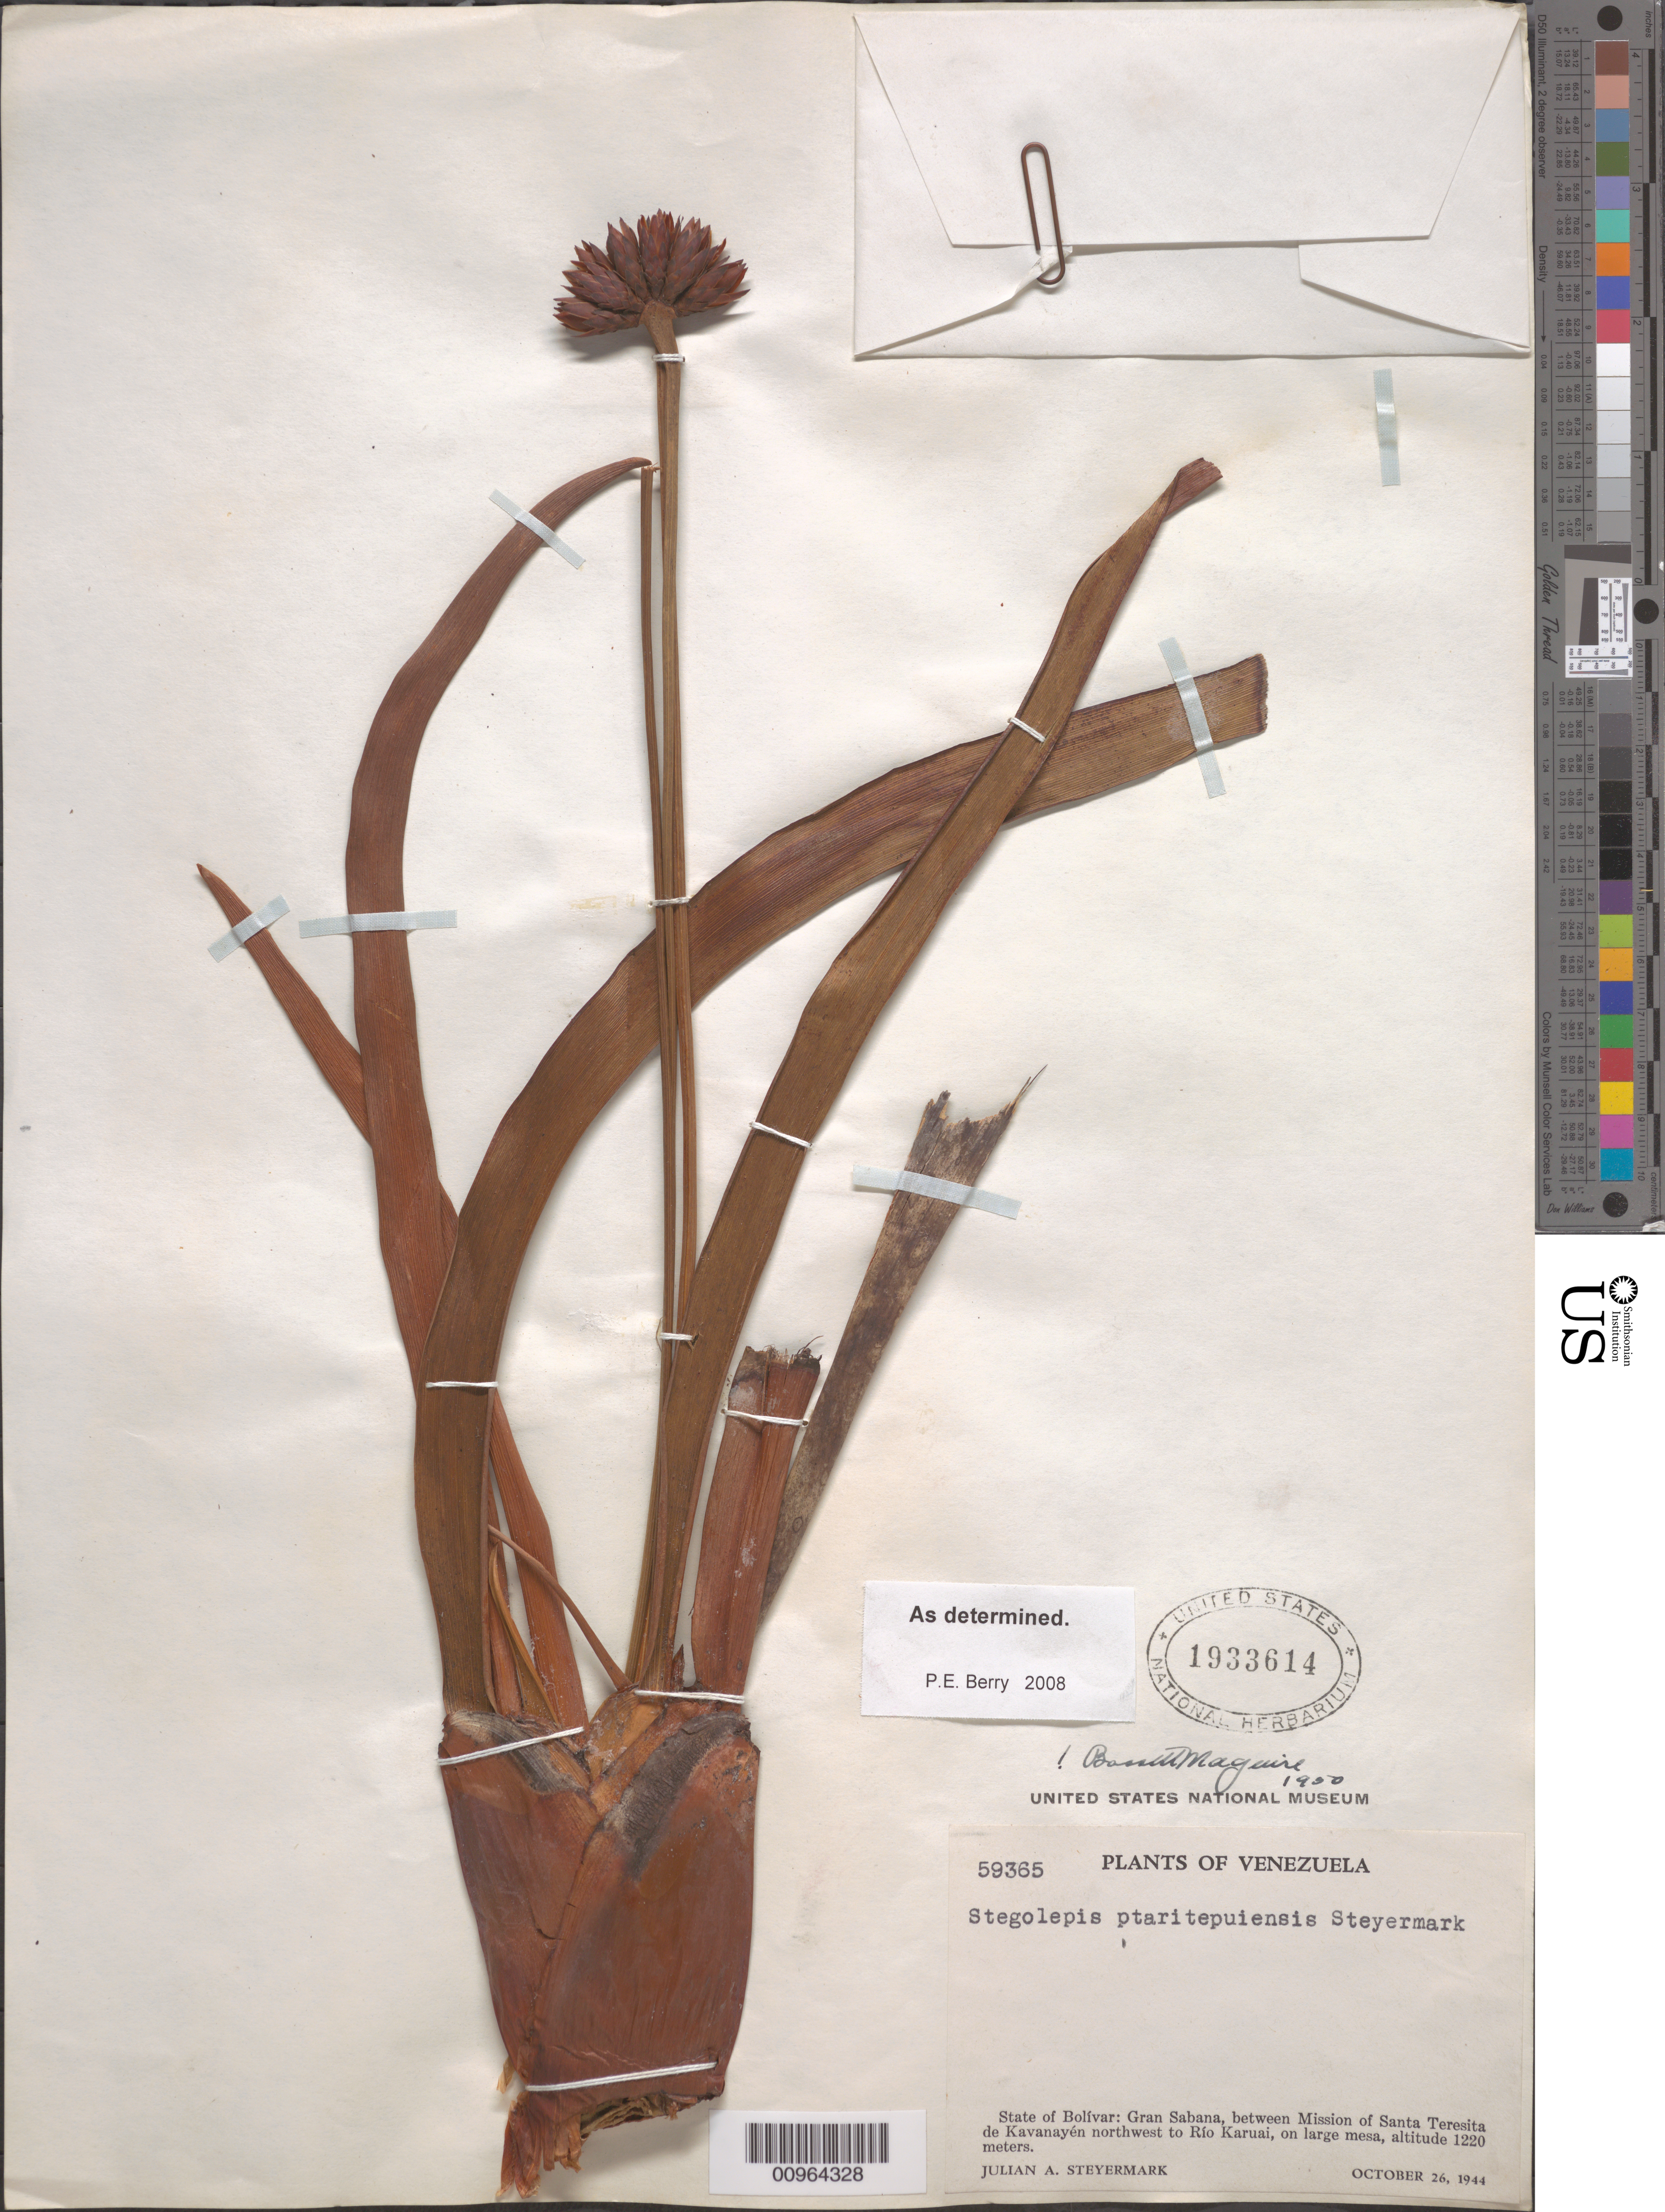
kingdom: Plantae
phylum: Tracheophyta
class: Liliopsida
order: Poales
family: Rapateaceae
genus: Stegolepis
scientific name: Stegolepis ptaritepuiensis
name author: Steyerm.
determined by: Berry, P. E., (WIS), University of Wisconsin - Madison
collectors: J. Steyermark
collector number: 59365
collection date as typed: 26-Oct-44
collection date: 1944-10-26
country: Venezuela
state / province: Bolívar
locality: Gran Sabana, between Mission of Santa Teresita de Kavanayén NW to Río Karuai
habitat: On large mesa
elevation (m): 1220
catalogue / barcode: US 1933614